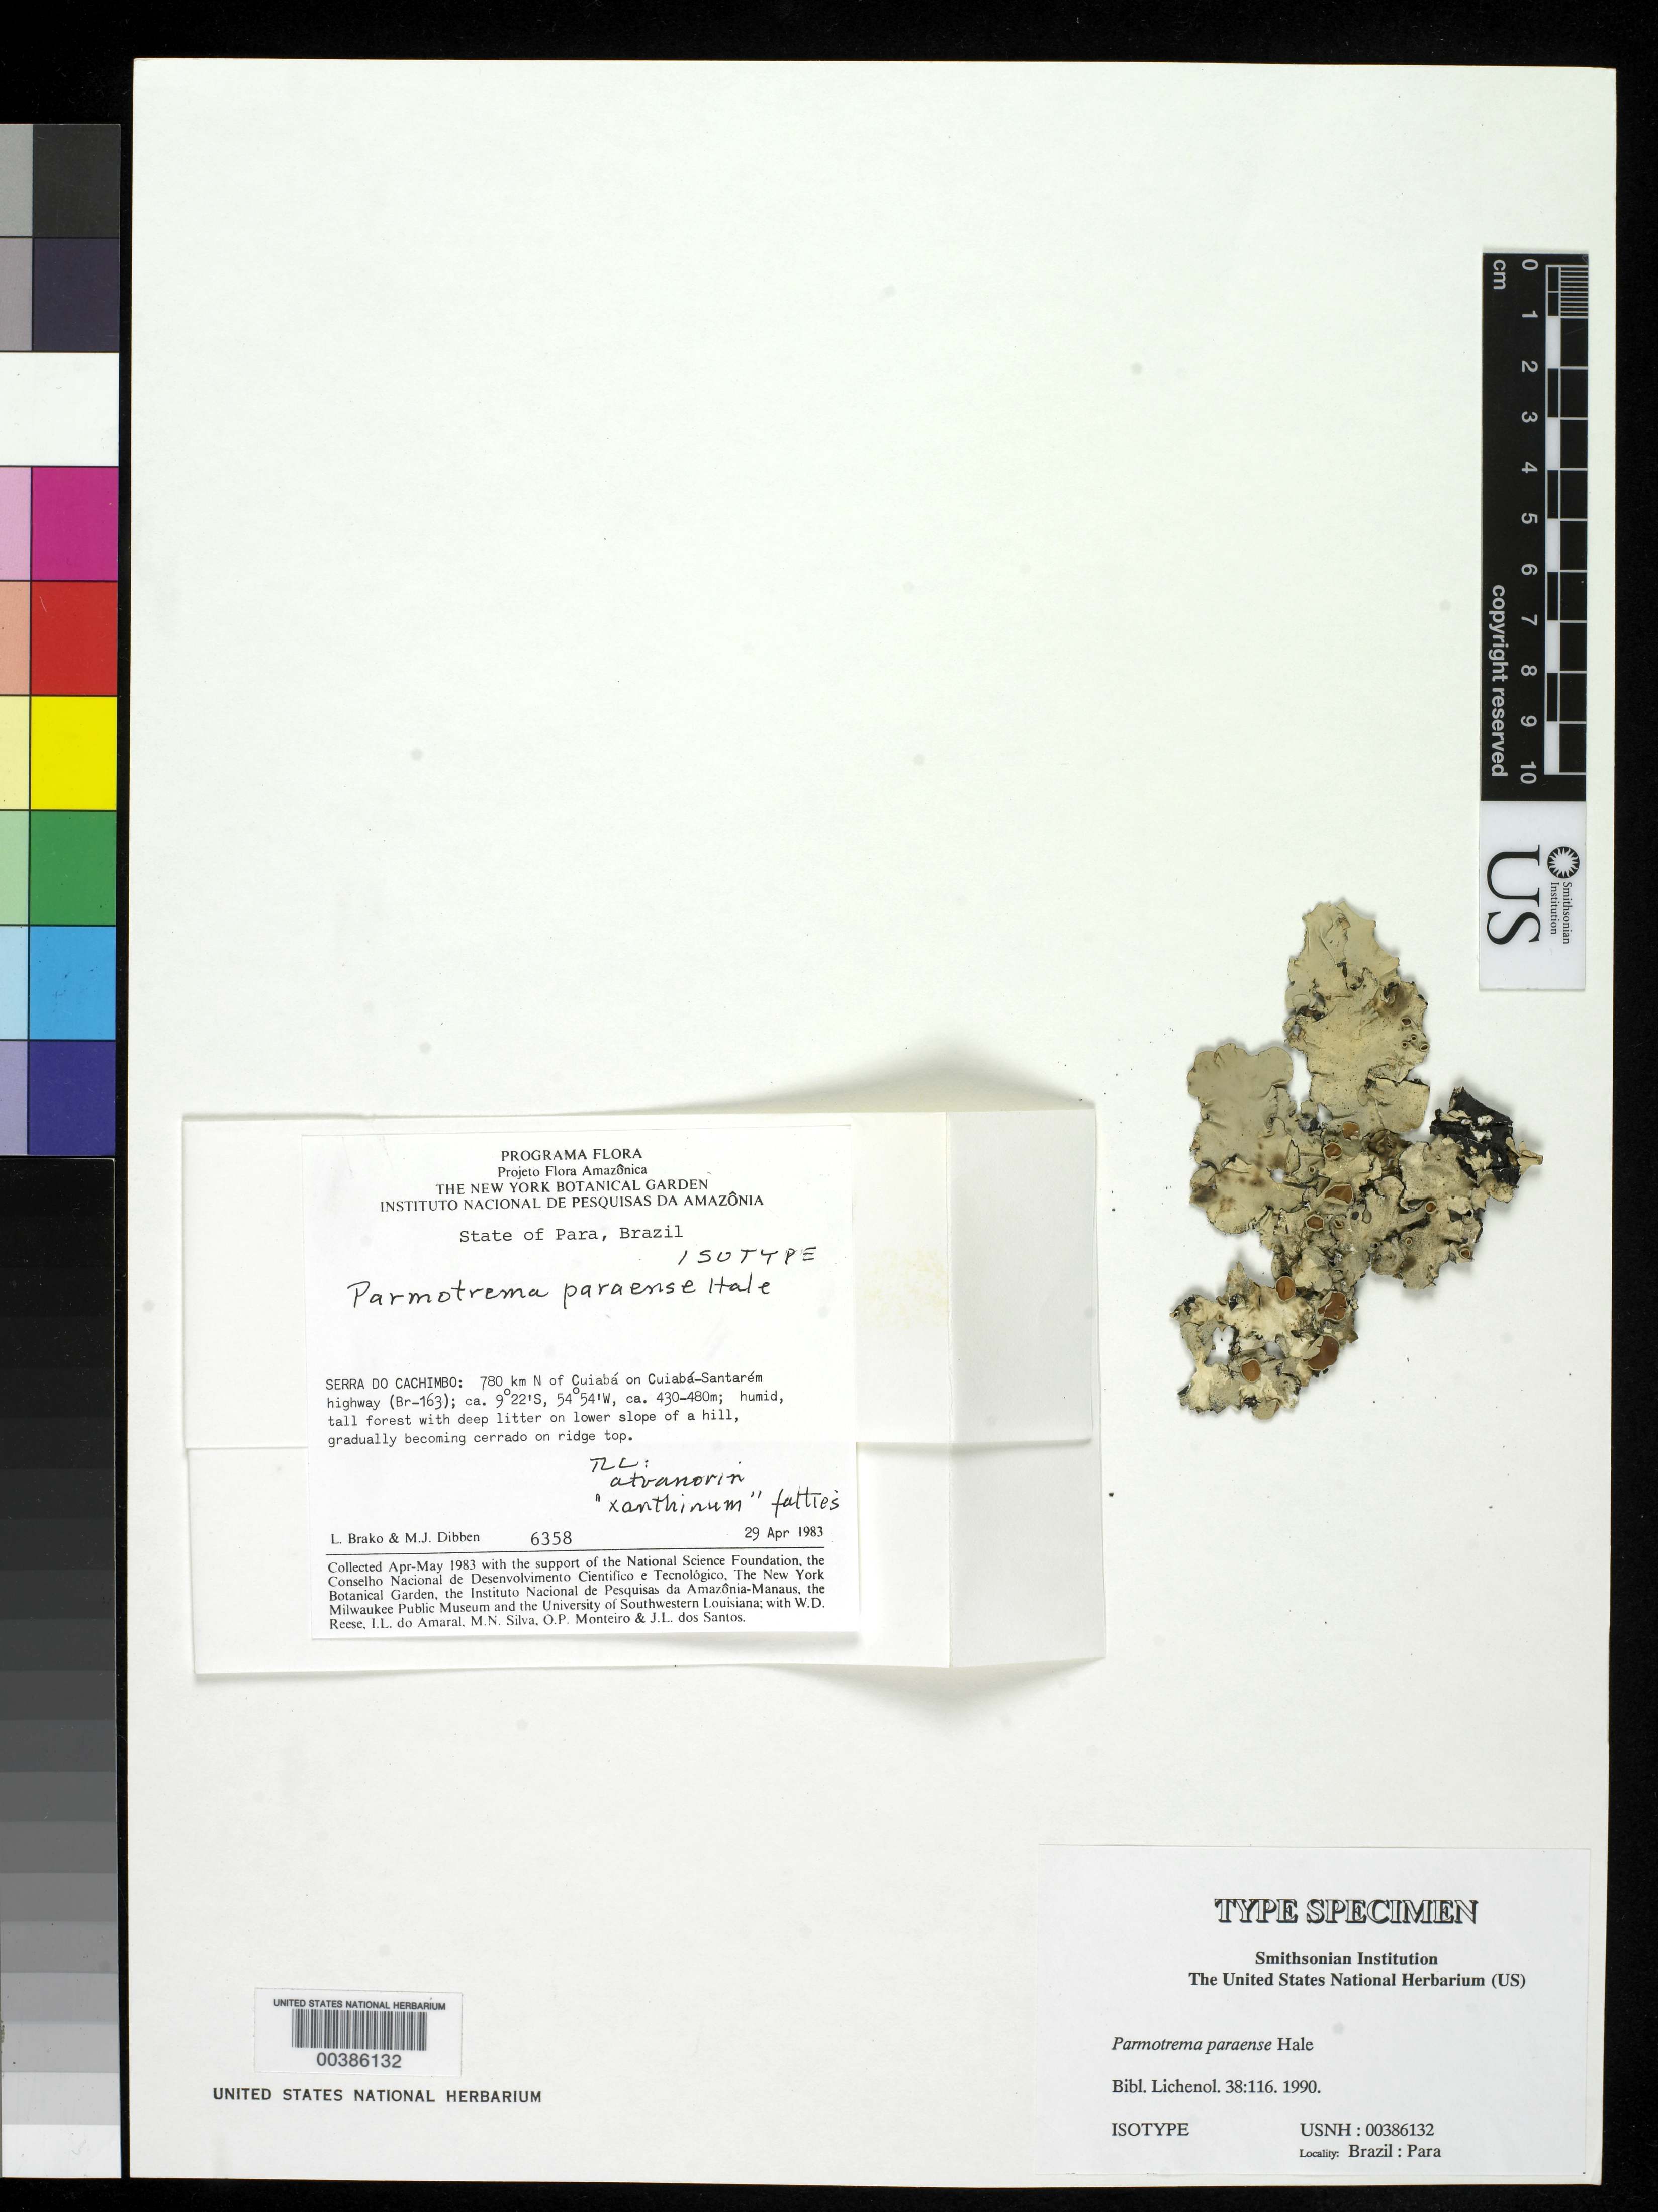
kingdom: Fungi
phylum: Ascomycota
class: Lecanoromycetes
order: Lecanorales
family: Parmeliaceae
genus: Parmotrema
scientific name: Parmotrema paraense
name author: Hale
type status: Isotype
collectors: L. Brako & M. Dibben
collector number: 6358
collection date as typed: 29 Apr 1983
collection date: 1983-04-29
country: Brazil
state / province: Pará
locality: Serro do Cachimbo, 780 km N of Cuiaba on Cuiaba-Santarem Highway (BR-163).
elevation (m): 430